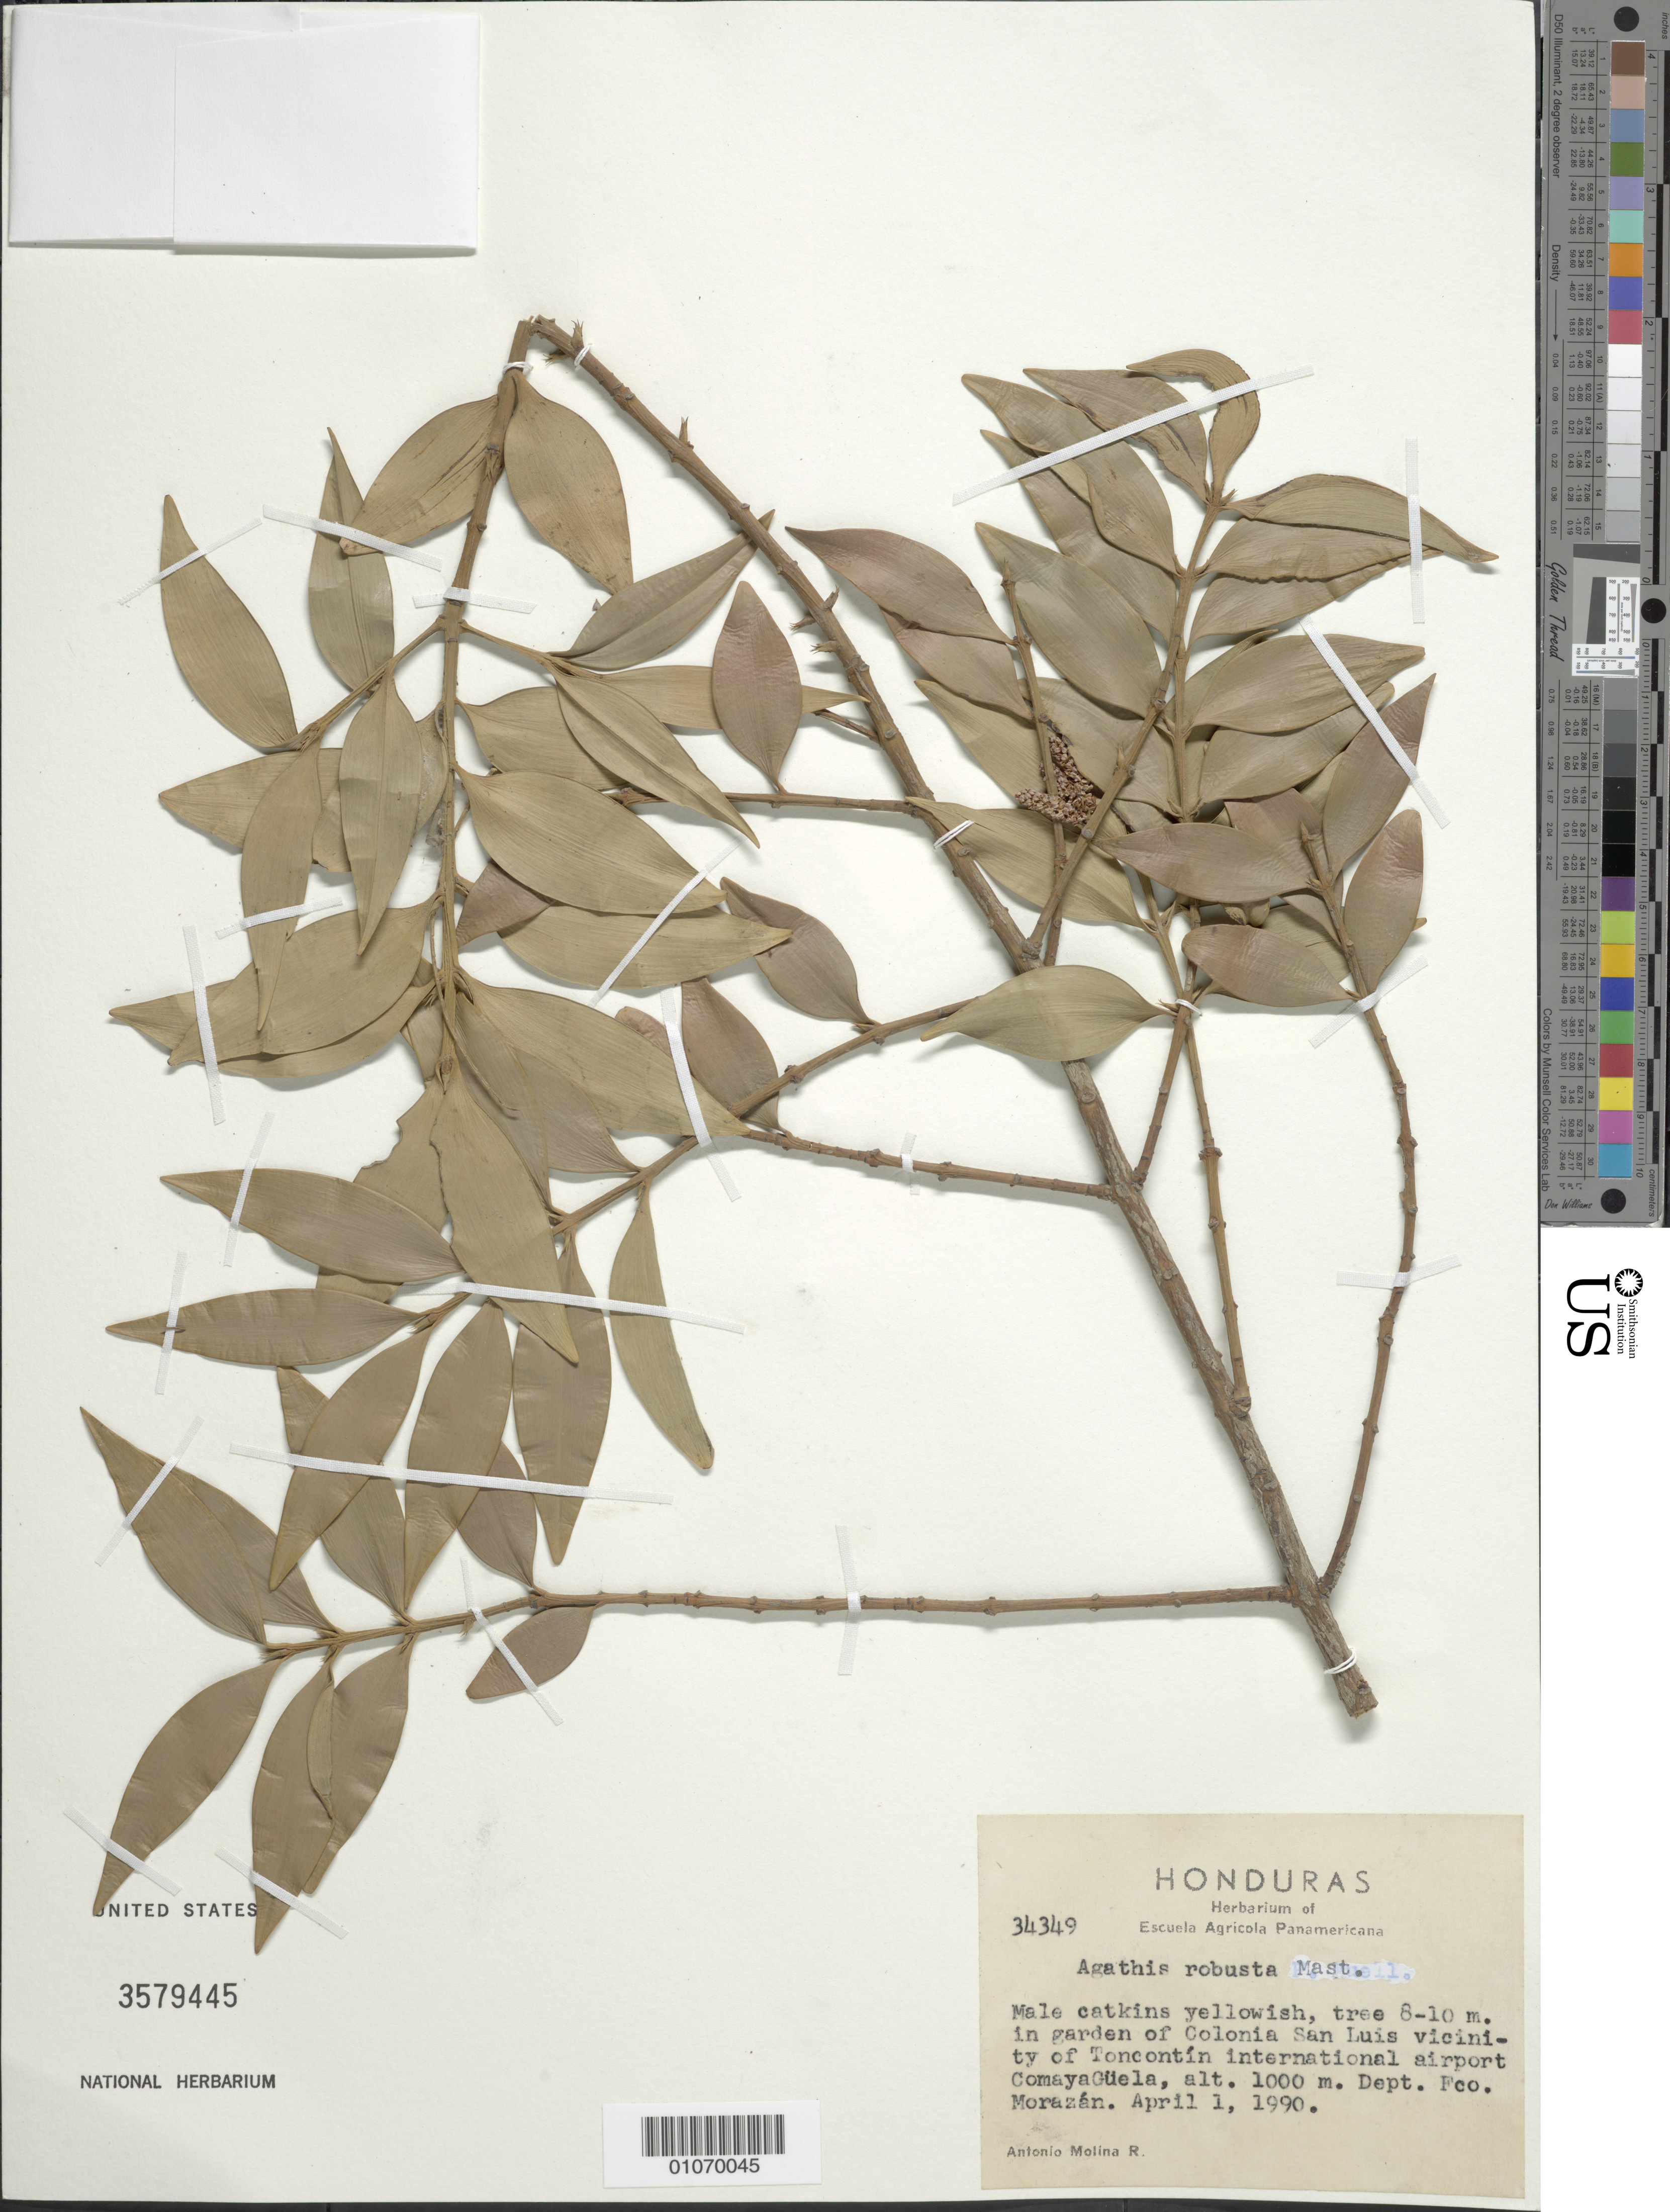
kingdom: Plantae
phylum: Tracheophyta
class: Pinopsida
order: Pinales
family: Araucariaceae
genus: Agathis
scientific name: Agathis robusta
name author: (C. Moore ex F. Muell.) F.M. Bailey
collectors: A. Molina R.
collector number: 34349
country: Honduras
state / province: Fco. Morazán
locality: In garden of Colonia San Luis vicinity of Toncontin International Airport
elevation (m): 1000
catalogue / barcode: US 3579445